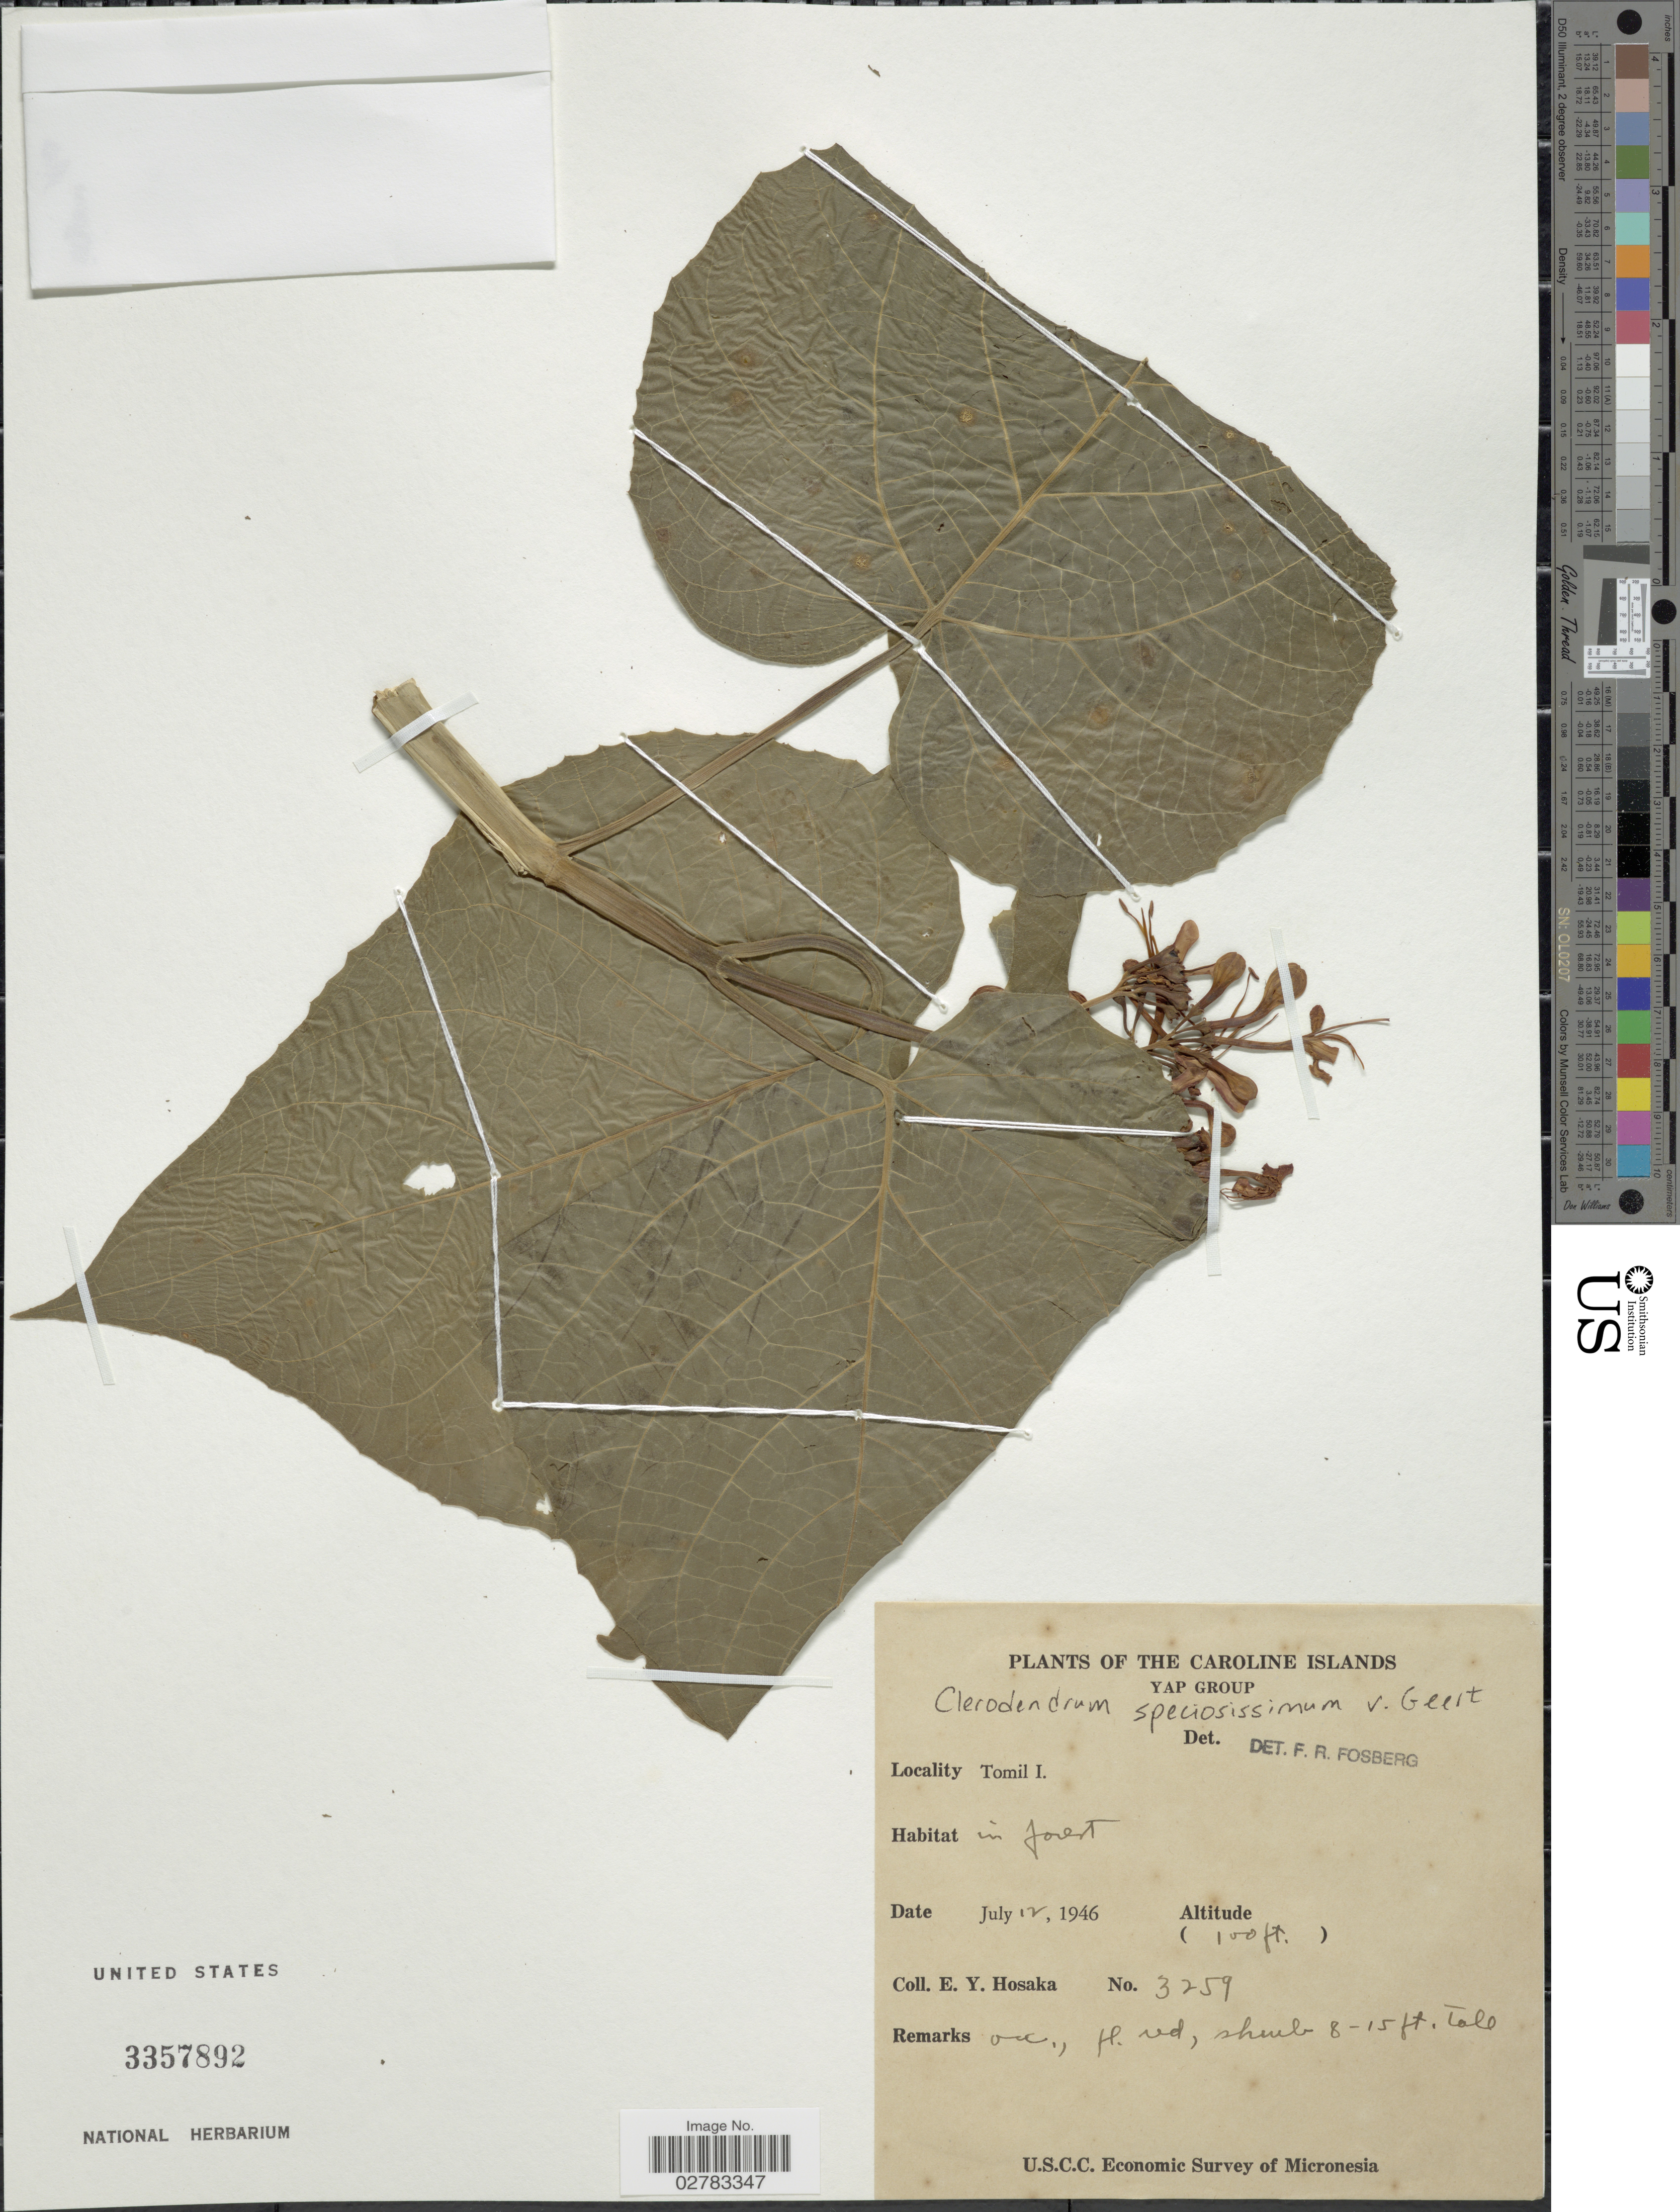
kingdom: Plantae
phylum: Tracheophyta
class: Magnoliopsida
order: Lamiales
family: Lamiaceae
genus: Clerodendrum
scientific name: Clerodendrum speciosissimum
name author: Drapiez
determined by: Wagner, W. L., (BOT), Smithsonian Institution - National Museum of Natural History (UNITED STATES)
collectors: E. Y. Hosaka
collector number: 3259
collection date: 1946-07-12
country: Micronesia, Federated States of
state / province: Yap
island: Gagil Tamil [Gagil-Tomil]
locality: The Caroline Islands, Yap Group, Tomil I.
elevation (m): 30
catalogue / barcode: US 3357892